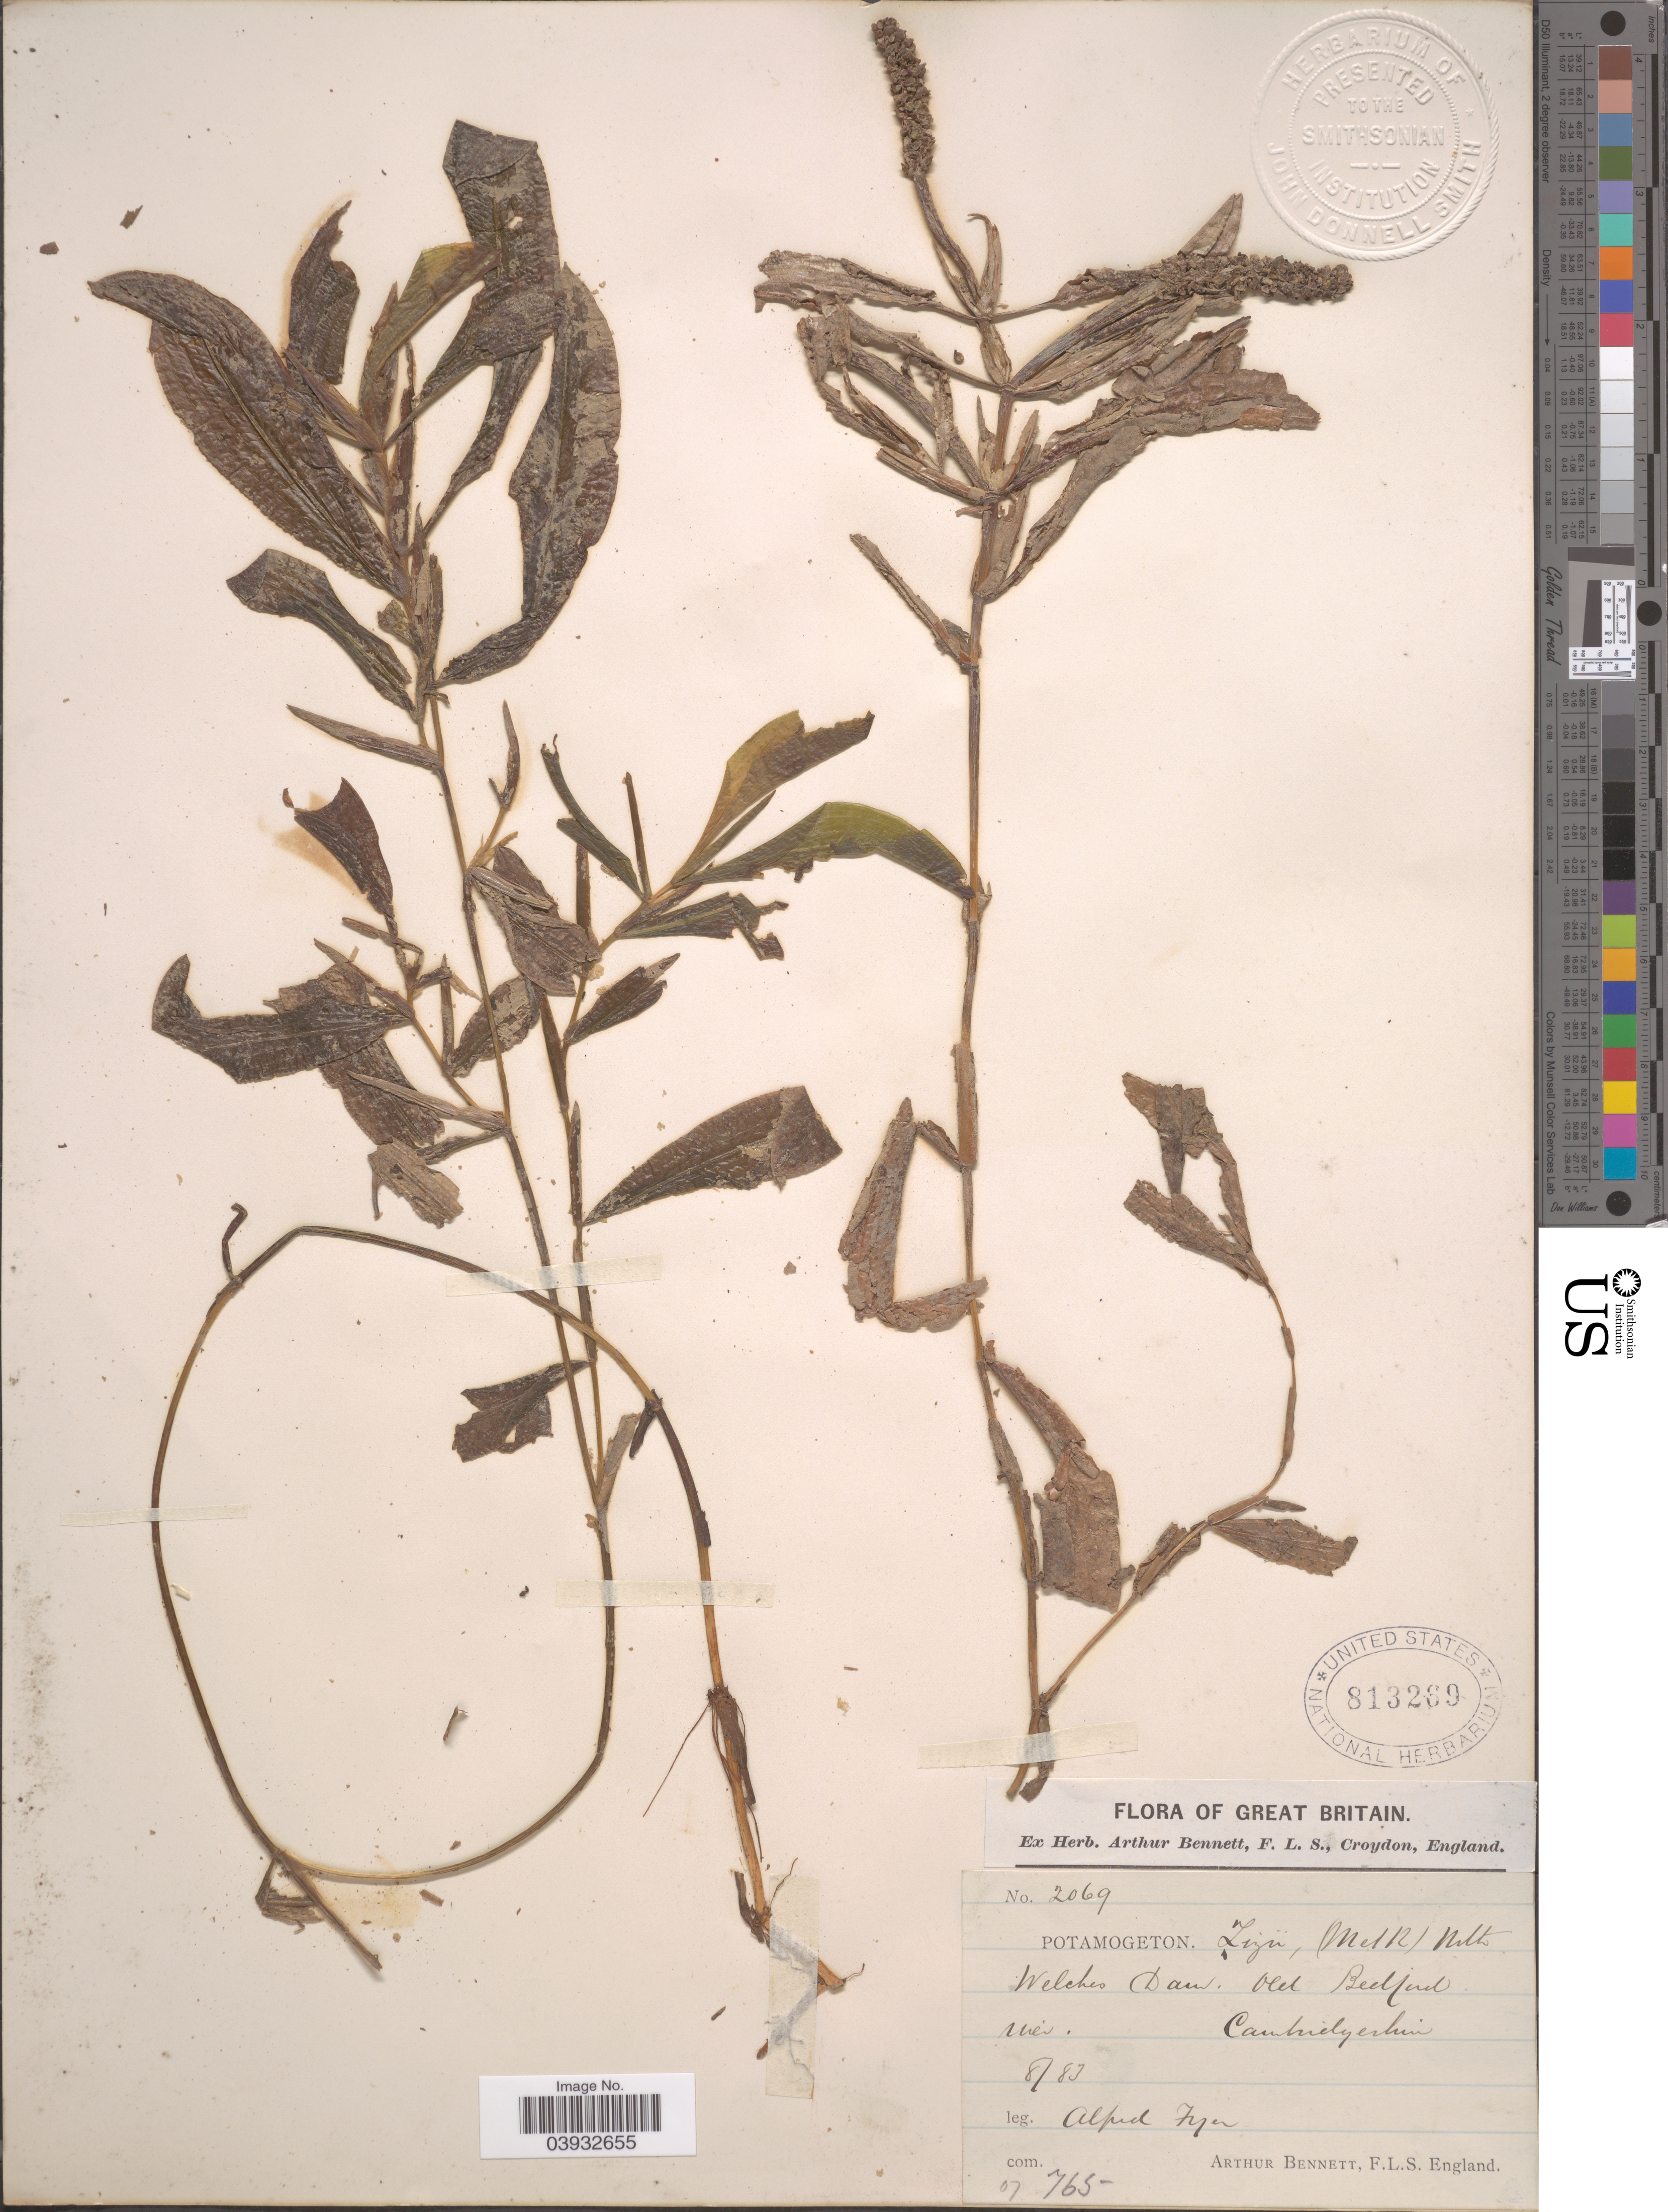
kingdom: Plantae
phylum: Tracheophyta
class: Liliopsida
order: Alismatales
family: Potamogetonaceae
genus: Potamogeton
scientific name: Potamogeton zizii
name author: Mert. & W.D.J. Koch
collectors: A. Fryer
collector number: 2069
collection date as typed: Transcribed d/m/y: /8/83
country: United Kingdom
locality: Welches Dam. Old Bedford river. Cambridgeshire.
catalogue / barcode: US 813269